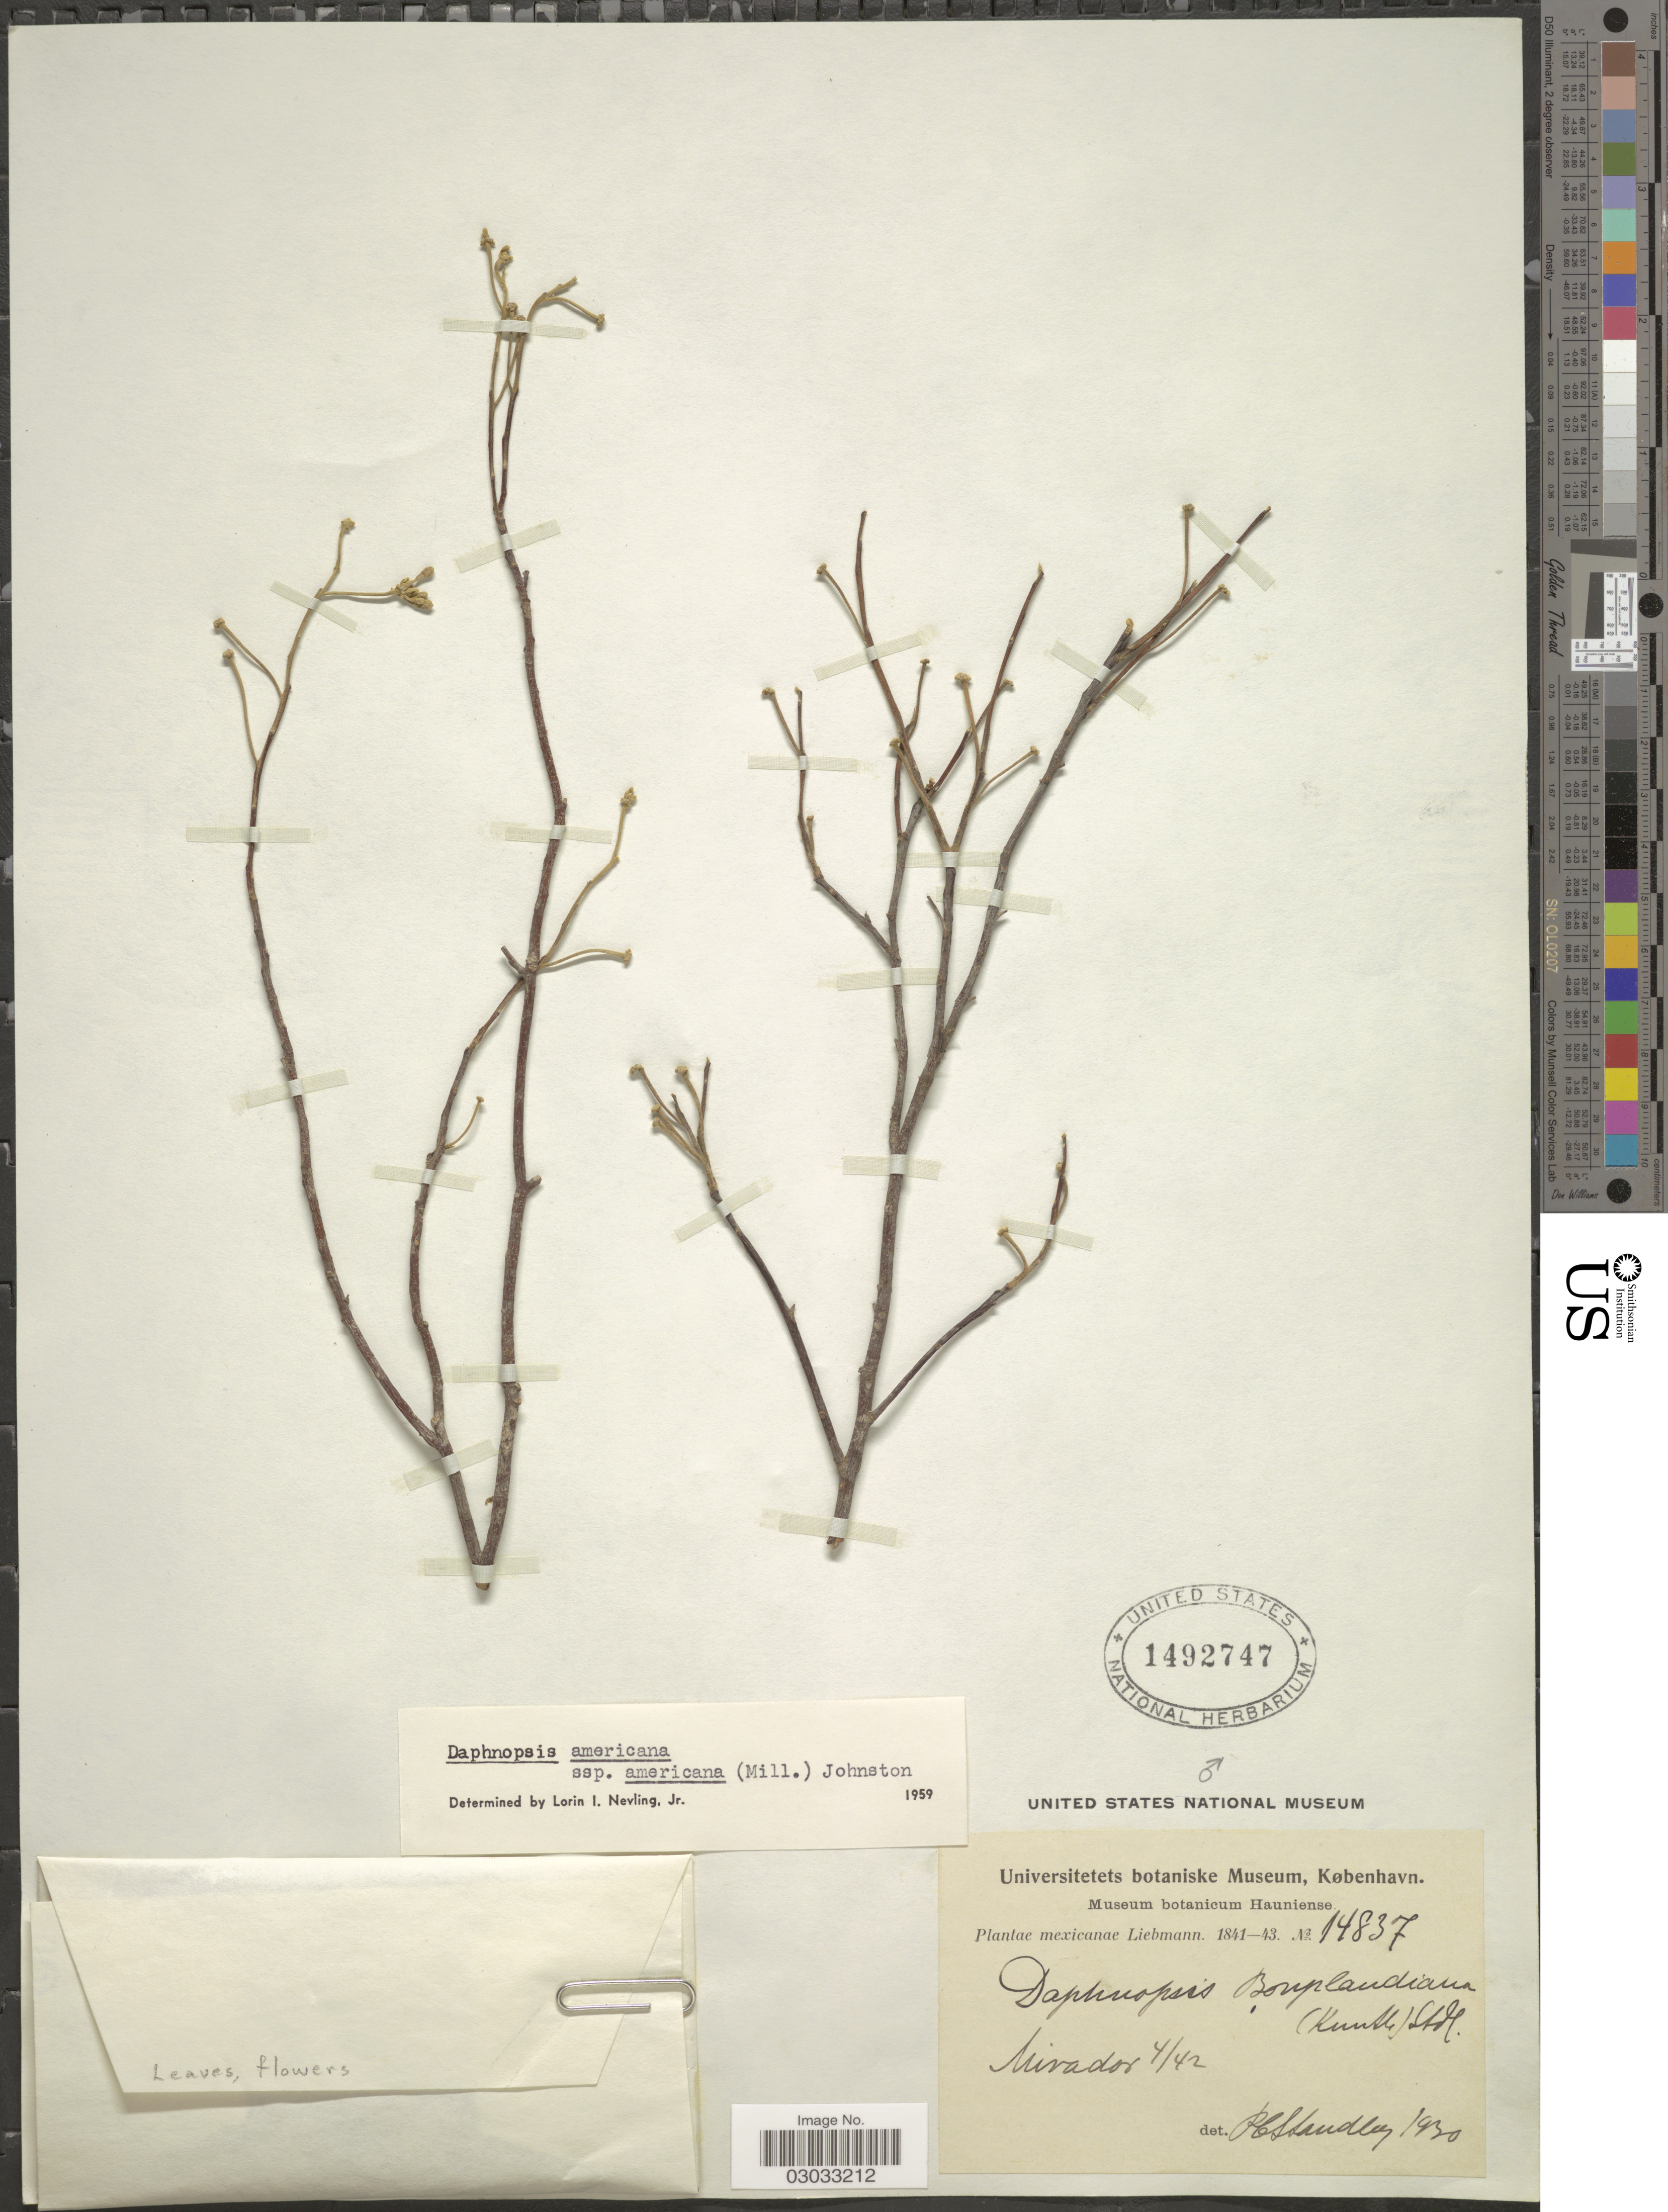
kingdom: Plantae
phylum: Tracheophyta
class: Magnoliopsida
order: Malvales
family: Thymelaeaceae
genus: Daphnopsis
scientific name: Daphnopsis americana subsp. americana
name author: (Mill.) J.R. Johnst.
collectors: Liebmann, --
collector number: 14837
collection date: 1842-04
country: Mexico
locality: Mirador.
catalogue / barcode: US 1492747